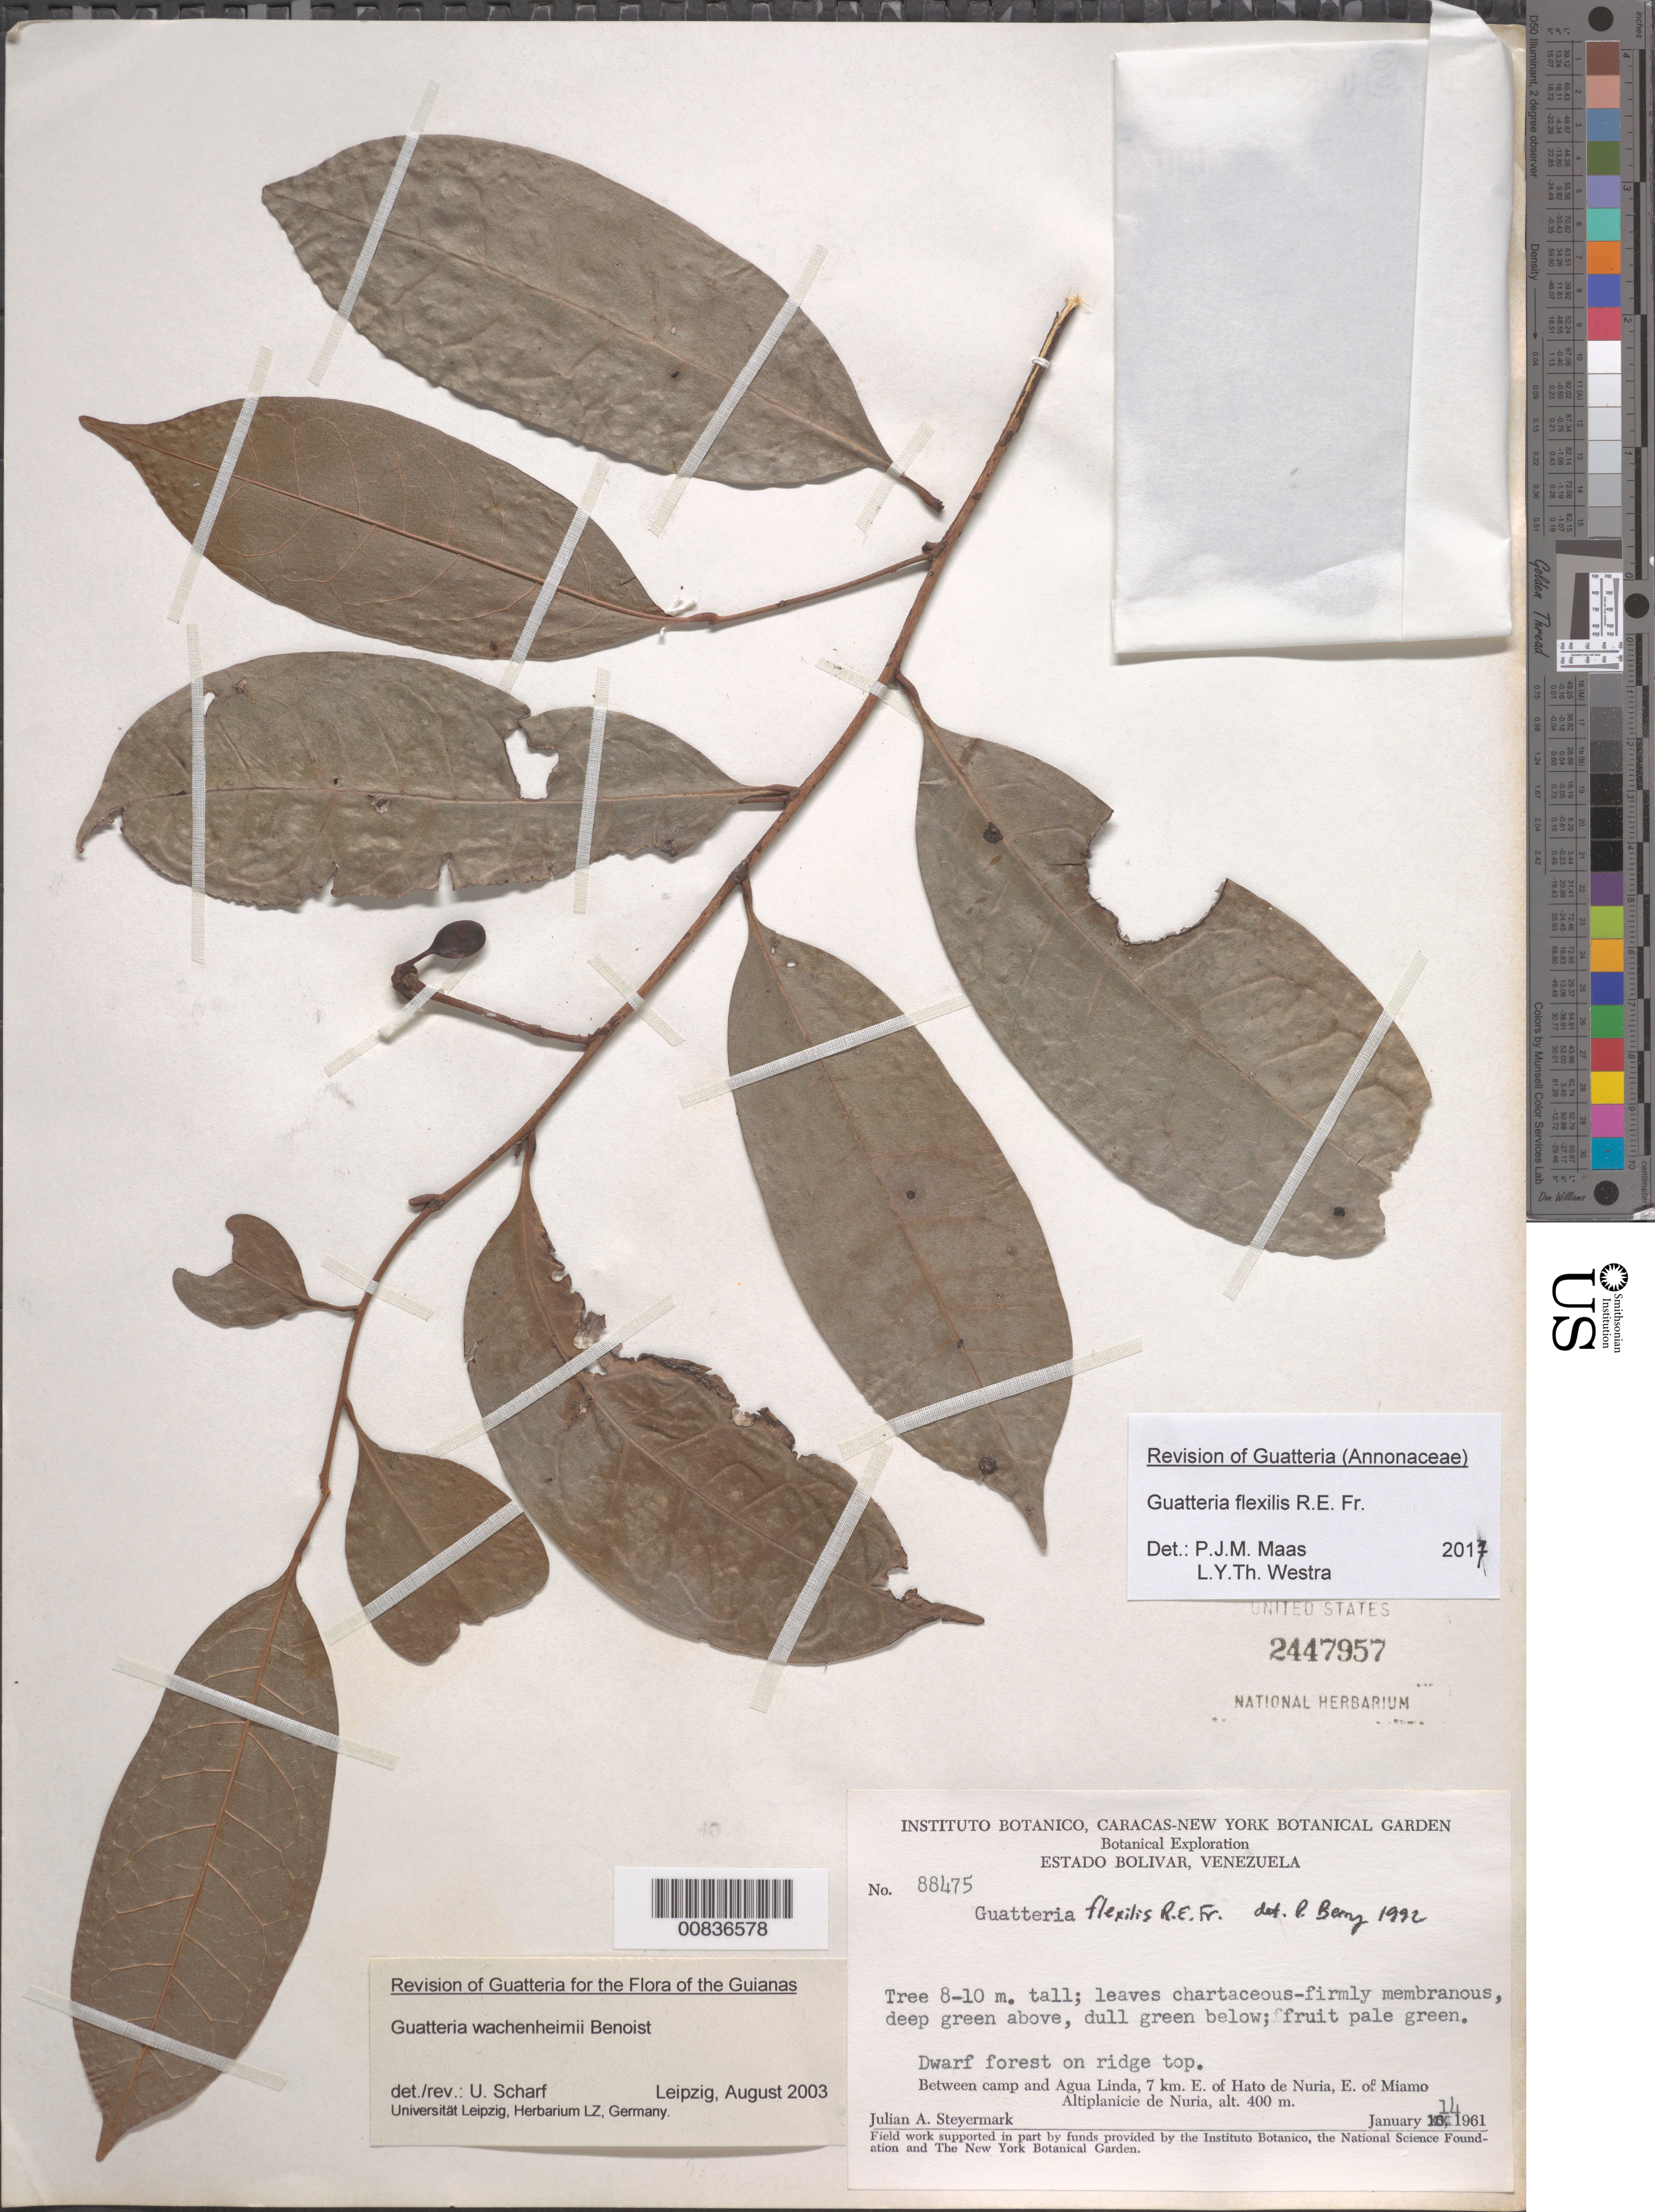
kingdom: Plantae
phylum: Tracheophyta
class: Magnoliopsida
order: Magnoliales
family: Annonaceae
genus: Guatteria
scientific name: Guatteria flexilis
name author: R.E. Fr.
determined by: Maas, P. J.; Westra, L. Y.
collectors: J. Steyermark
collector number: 88475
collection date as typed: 14-Jan-61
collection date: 1961-01-14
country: Venezuela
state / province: Bolívar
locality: Agua Linda, 7 km E of Hato de Nuria, E of Miamo, Altiplanicie de Nuria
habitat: Dwarf forest on ridge top; on tree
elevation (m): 400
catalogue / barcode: US 2447957